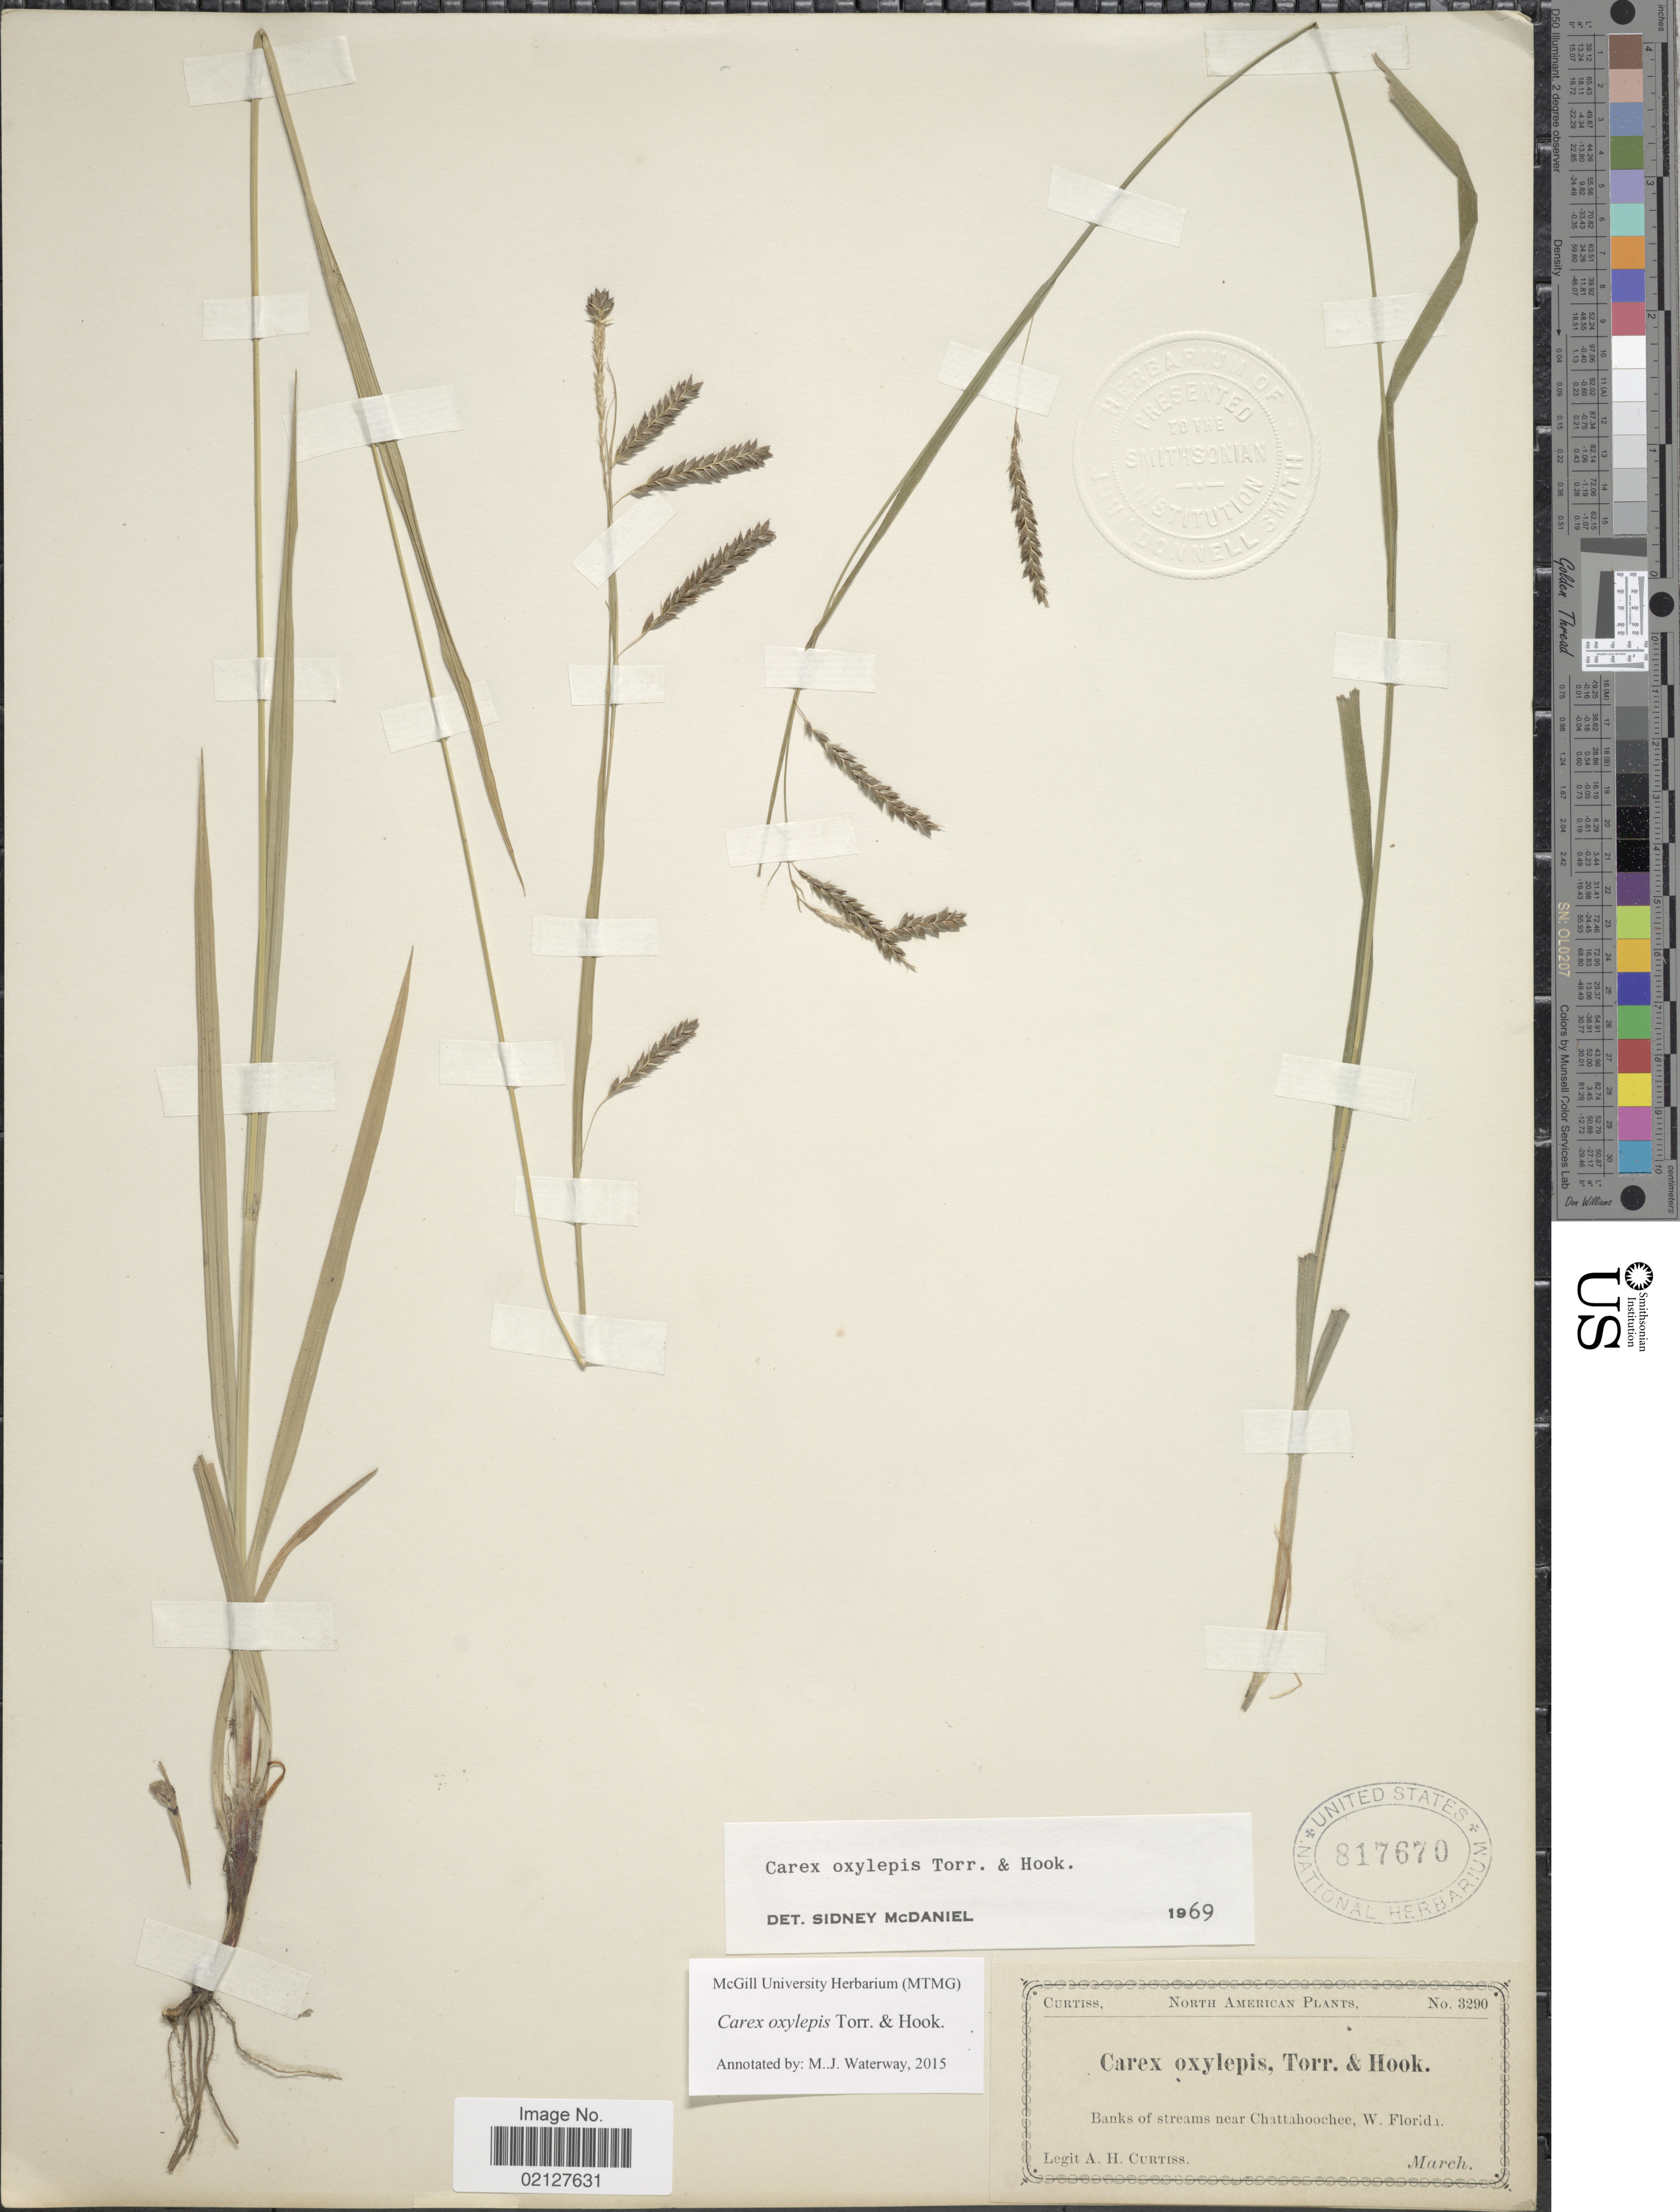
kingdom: Plantae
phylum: Tracheophyta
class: Liliopsida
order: Poales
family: Cyperaceae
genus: Carex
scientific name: Carex oxylepis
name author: Torr. & Hook.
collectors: A. H. Curtiss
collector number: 3290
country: United States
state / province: Florida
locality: Near Chattahoochee, W. Florida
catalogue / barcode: US 817670